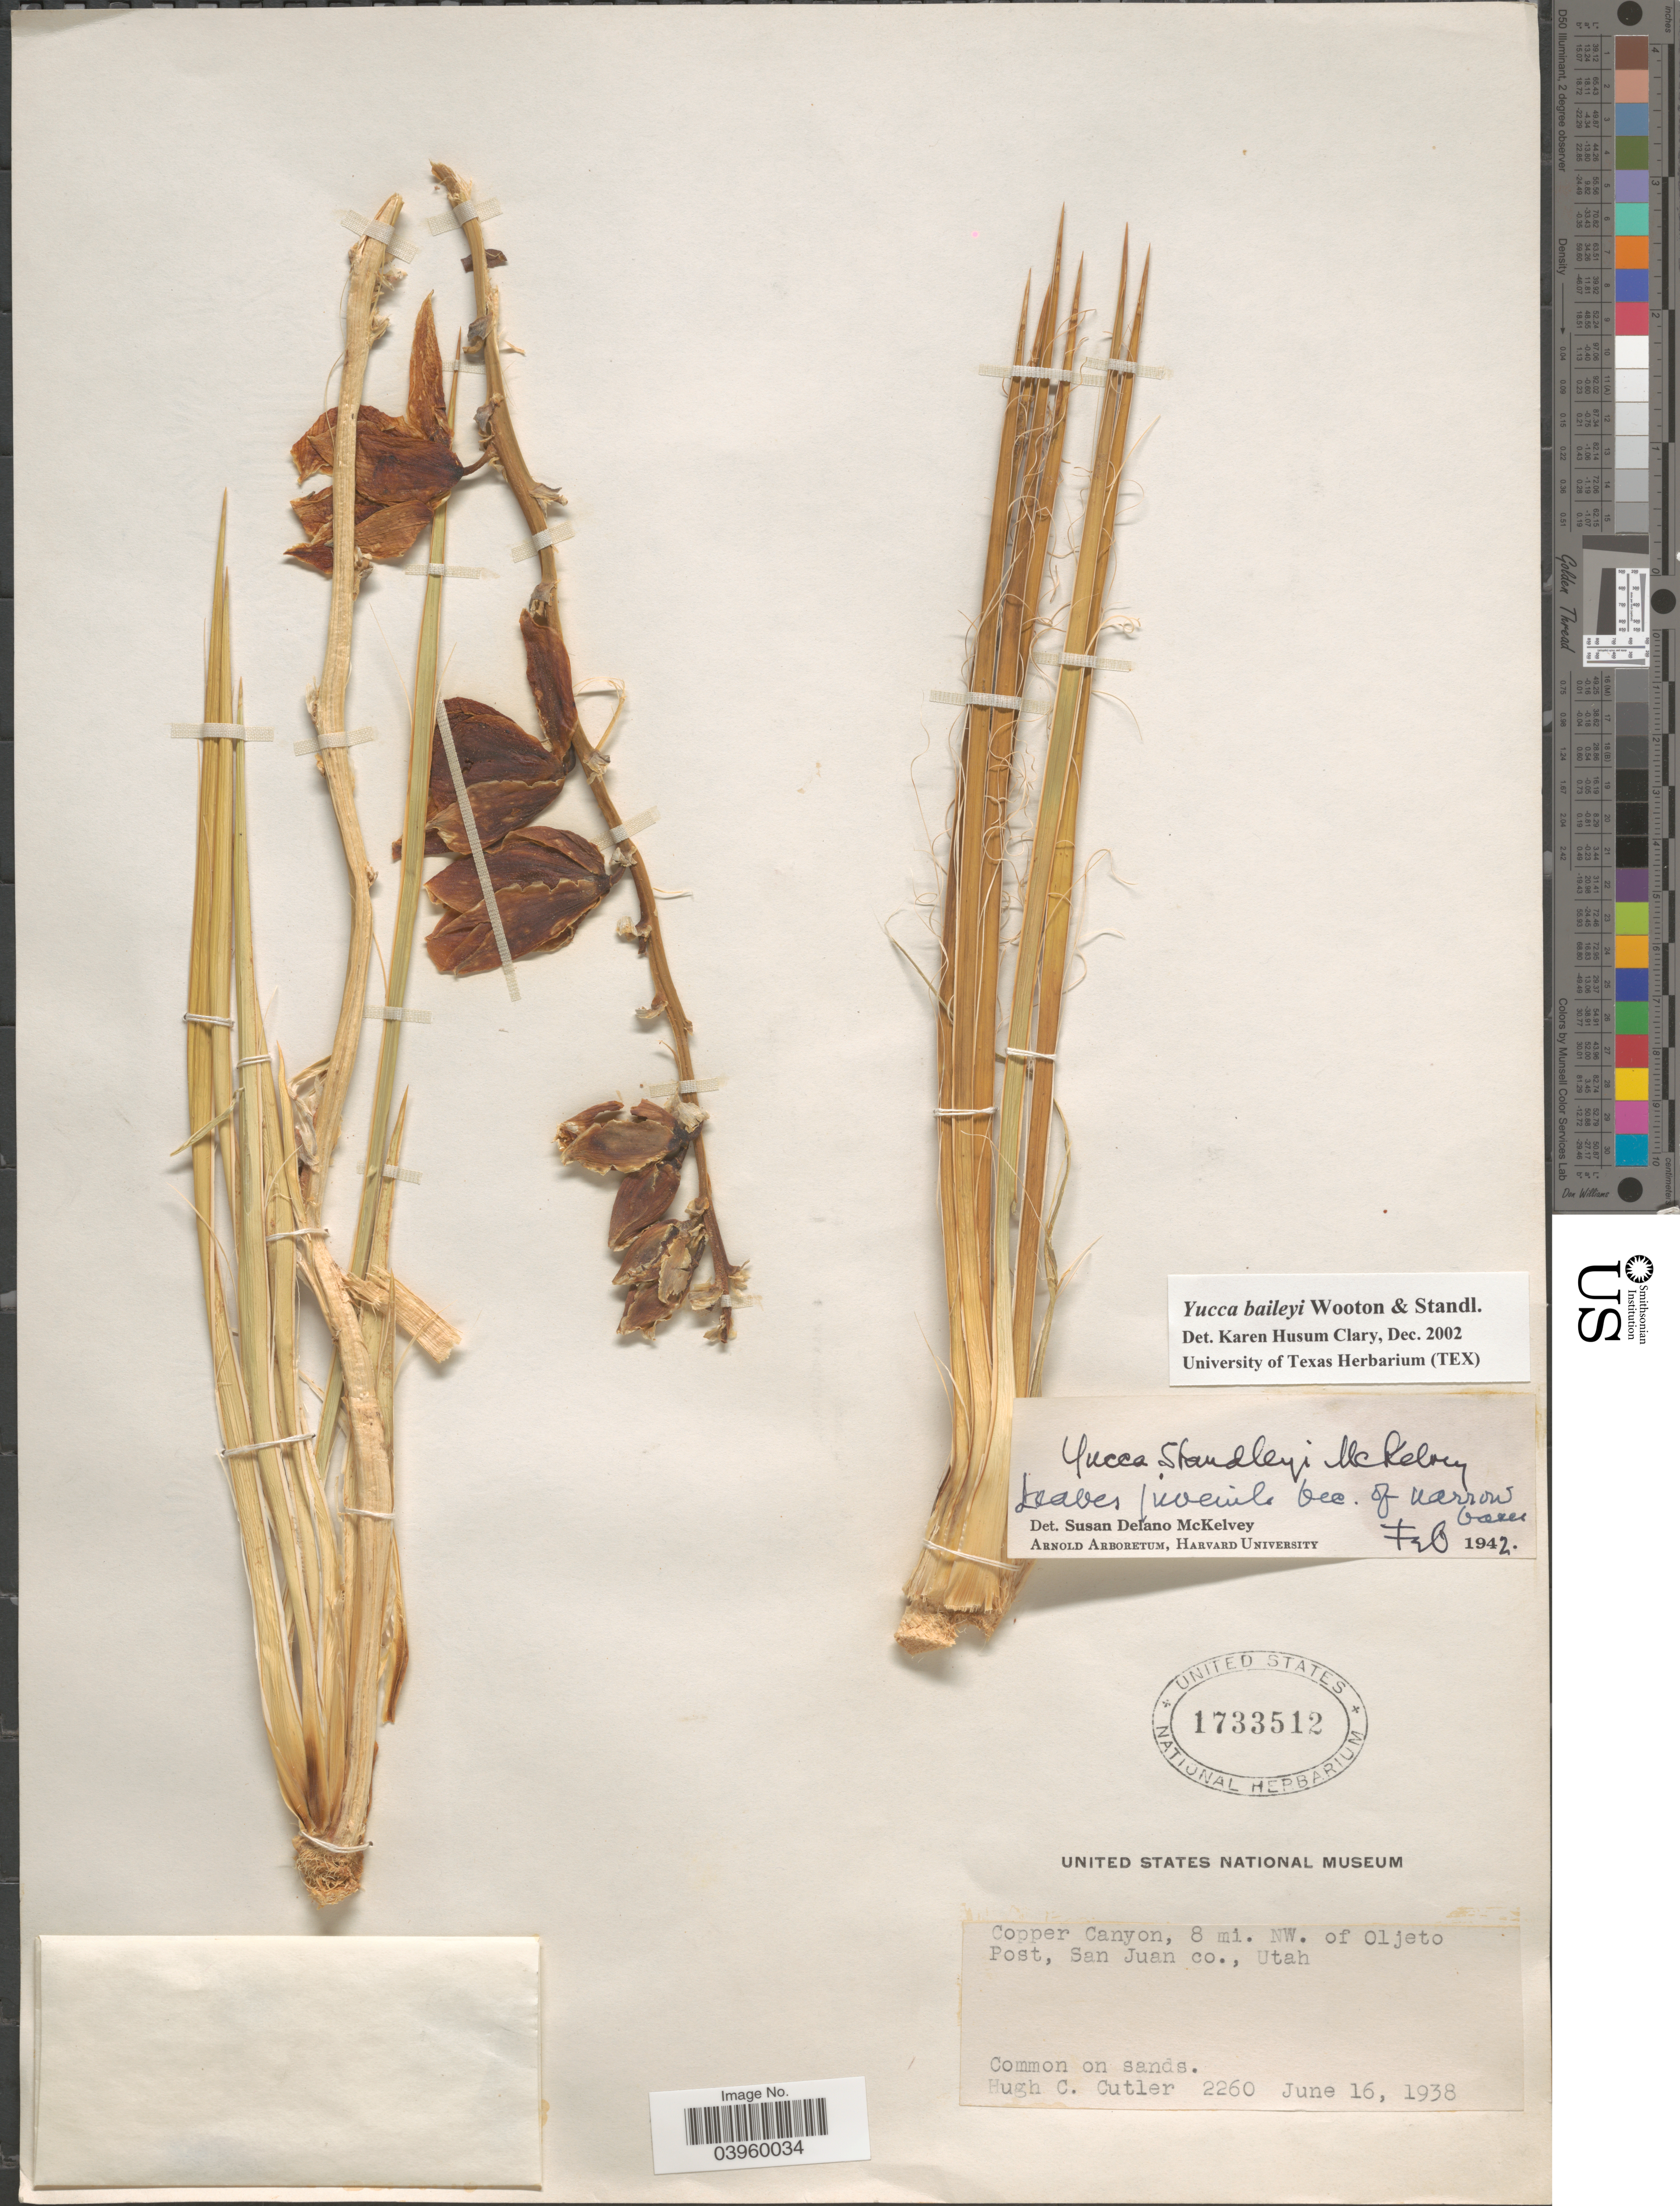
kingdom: Plantae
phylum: Tracheophyta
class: Liliopsida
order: Asparagales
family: Asparagaceae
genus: Yucca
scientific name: Yucca baileyi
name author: Wooton & Standl.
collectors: H. C. Cutler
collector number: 2260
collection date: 1938-06-16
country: United States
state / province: Utah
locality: Copper Canyon, 8 mi. NW. of Oljeto Post, San Juan co.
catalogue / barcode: US 1733512